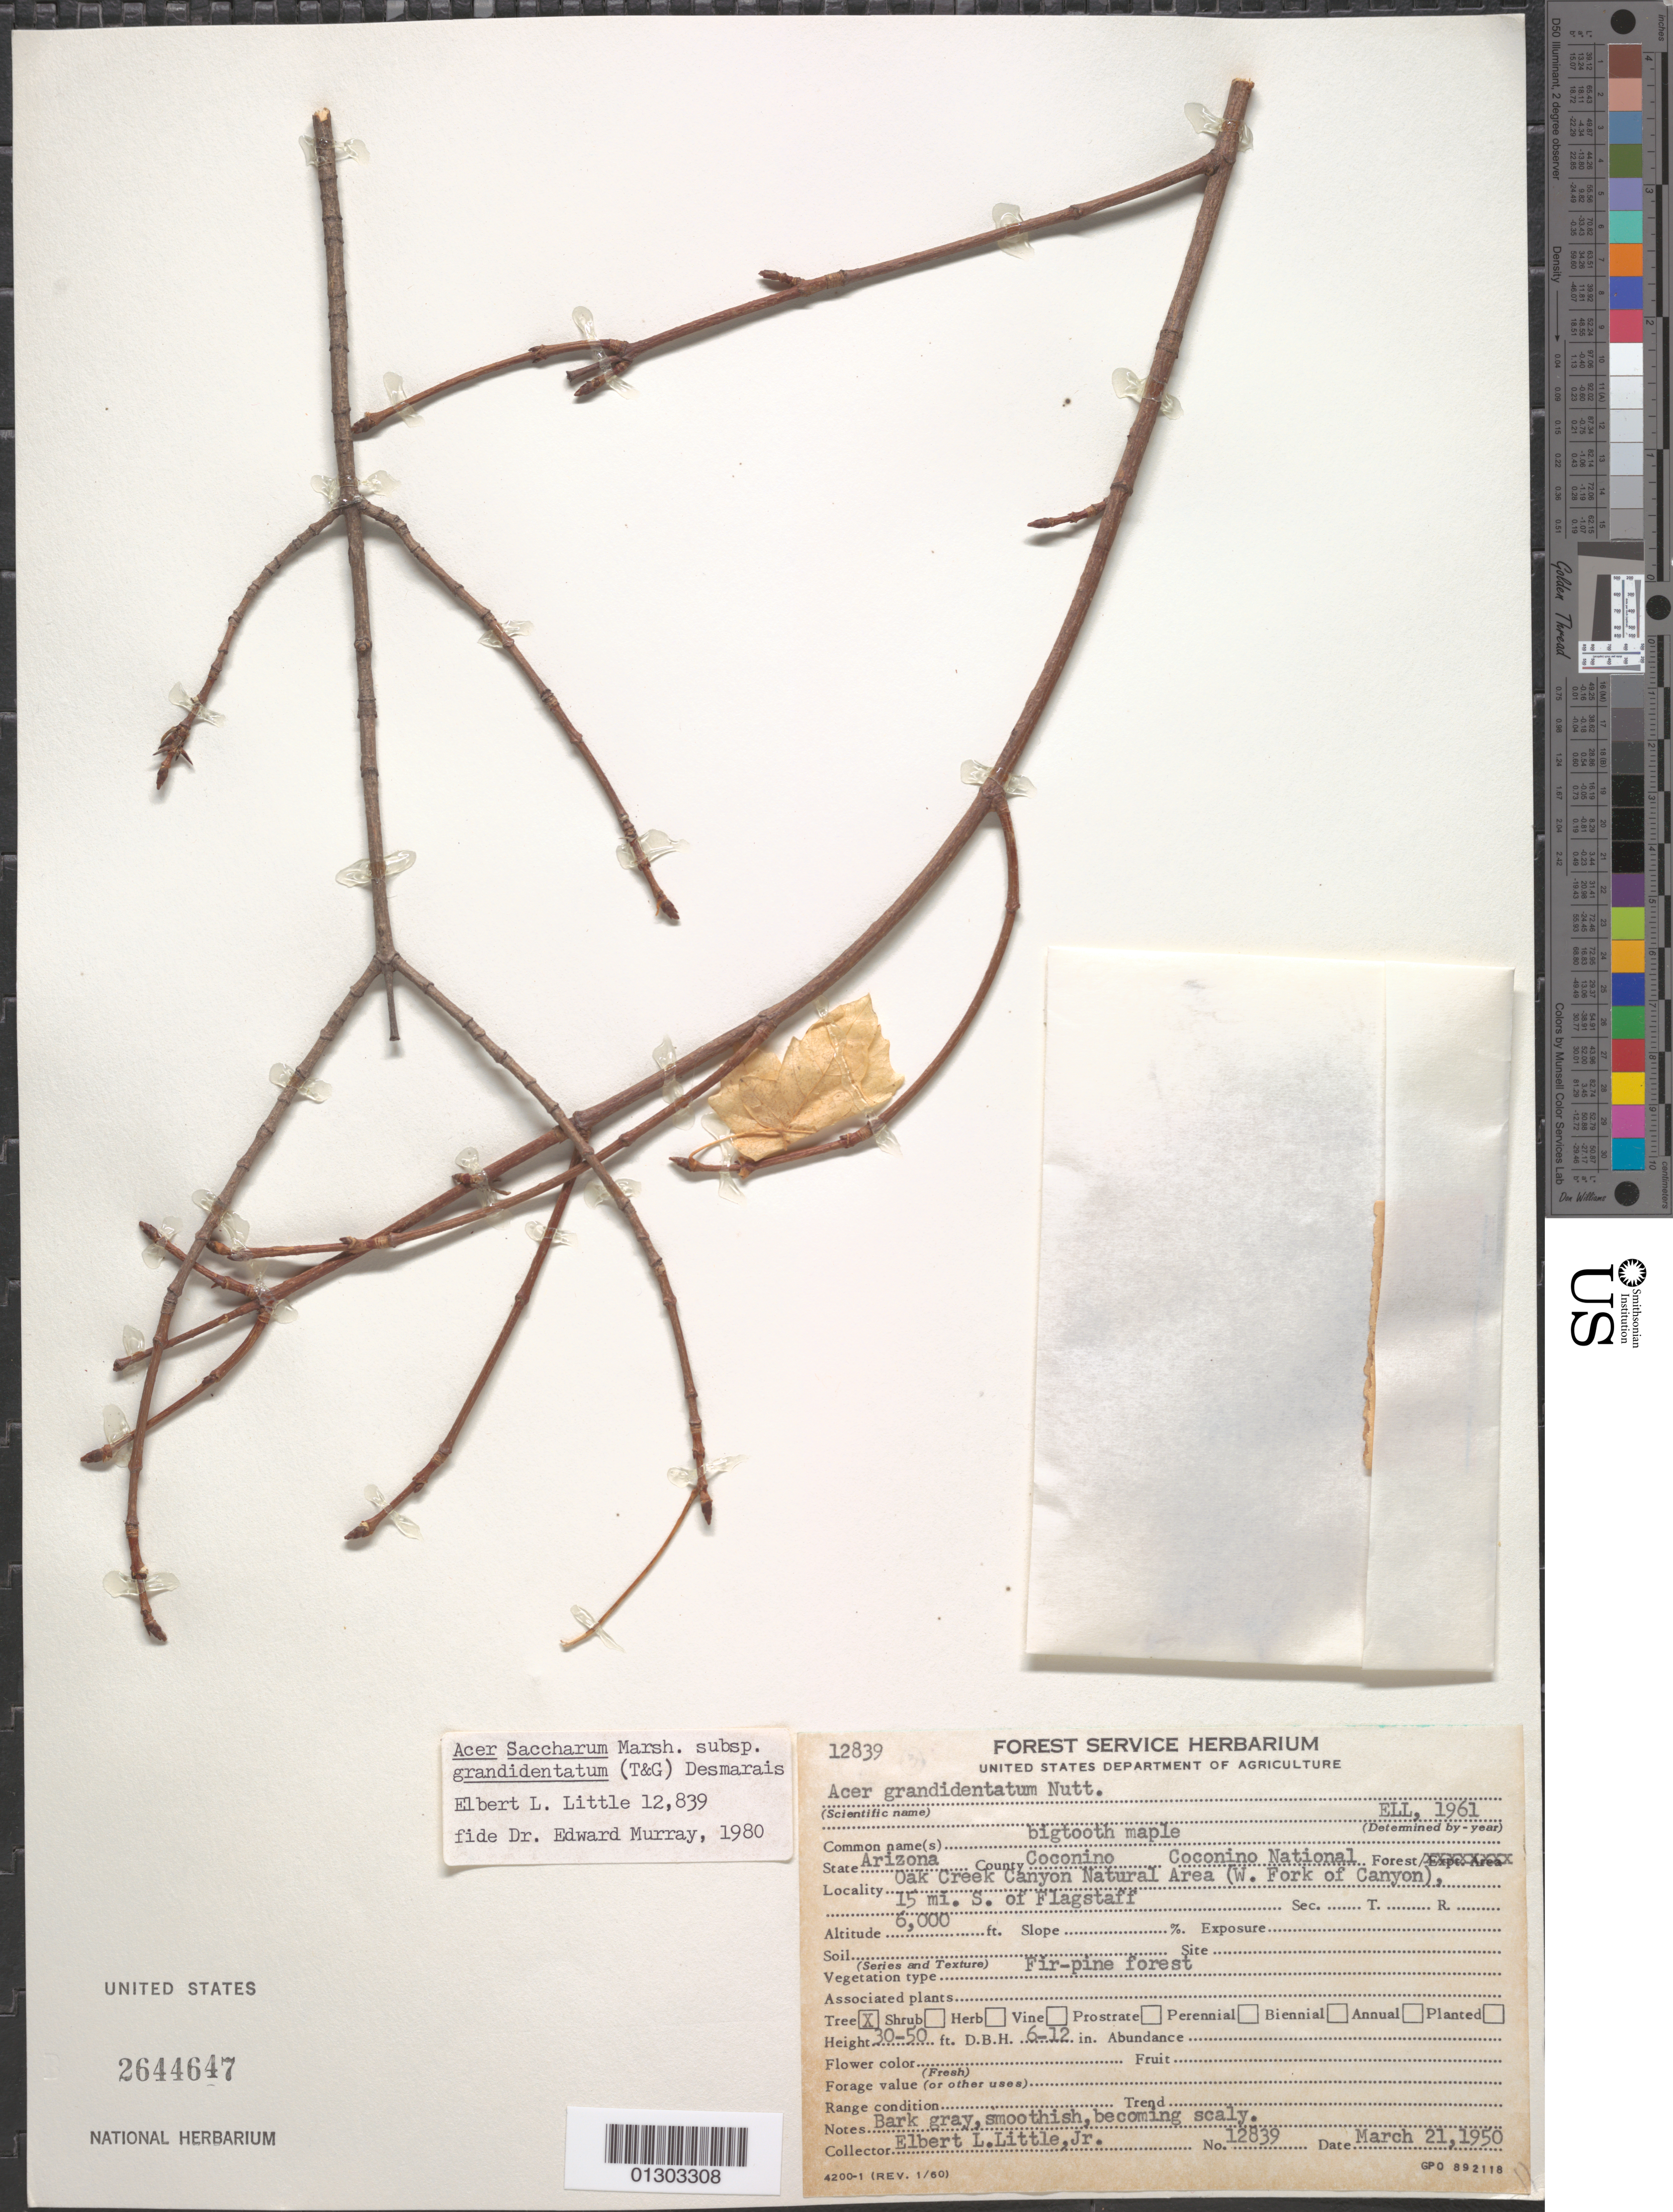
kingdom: Plantae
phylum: Tracheophyta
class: Magnoliopsida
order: Sapindales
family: Sapindaceae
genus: Acer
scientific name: Acer grandidentatum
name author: Nutt.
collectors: E. L. Little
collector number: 12839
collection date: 1950-03-21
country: United States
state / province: Arizona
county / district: Coconino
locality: Coconino County, Coconino National Forest, Oak Creek Canyon Natural Area (W. fork of Canyon), 15 miles S of Flagstaff.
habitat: Fir-pine forest.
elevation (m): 1829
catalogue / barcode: US 2644647